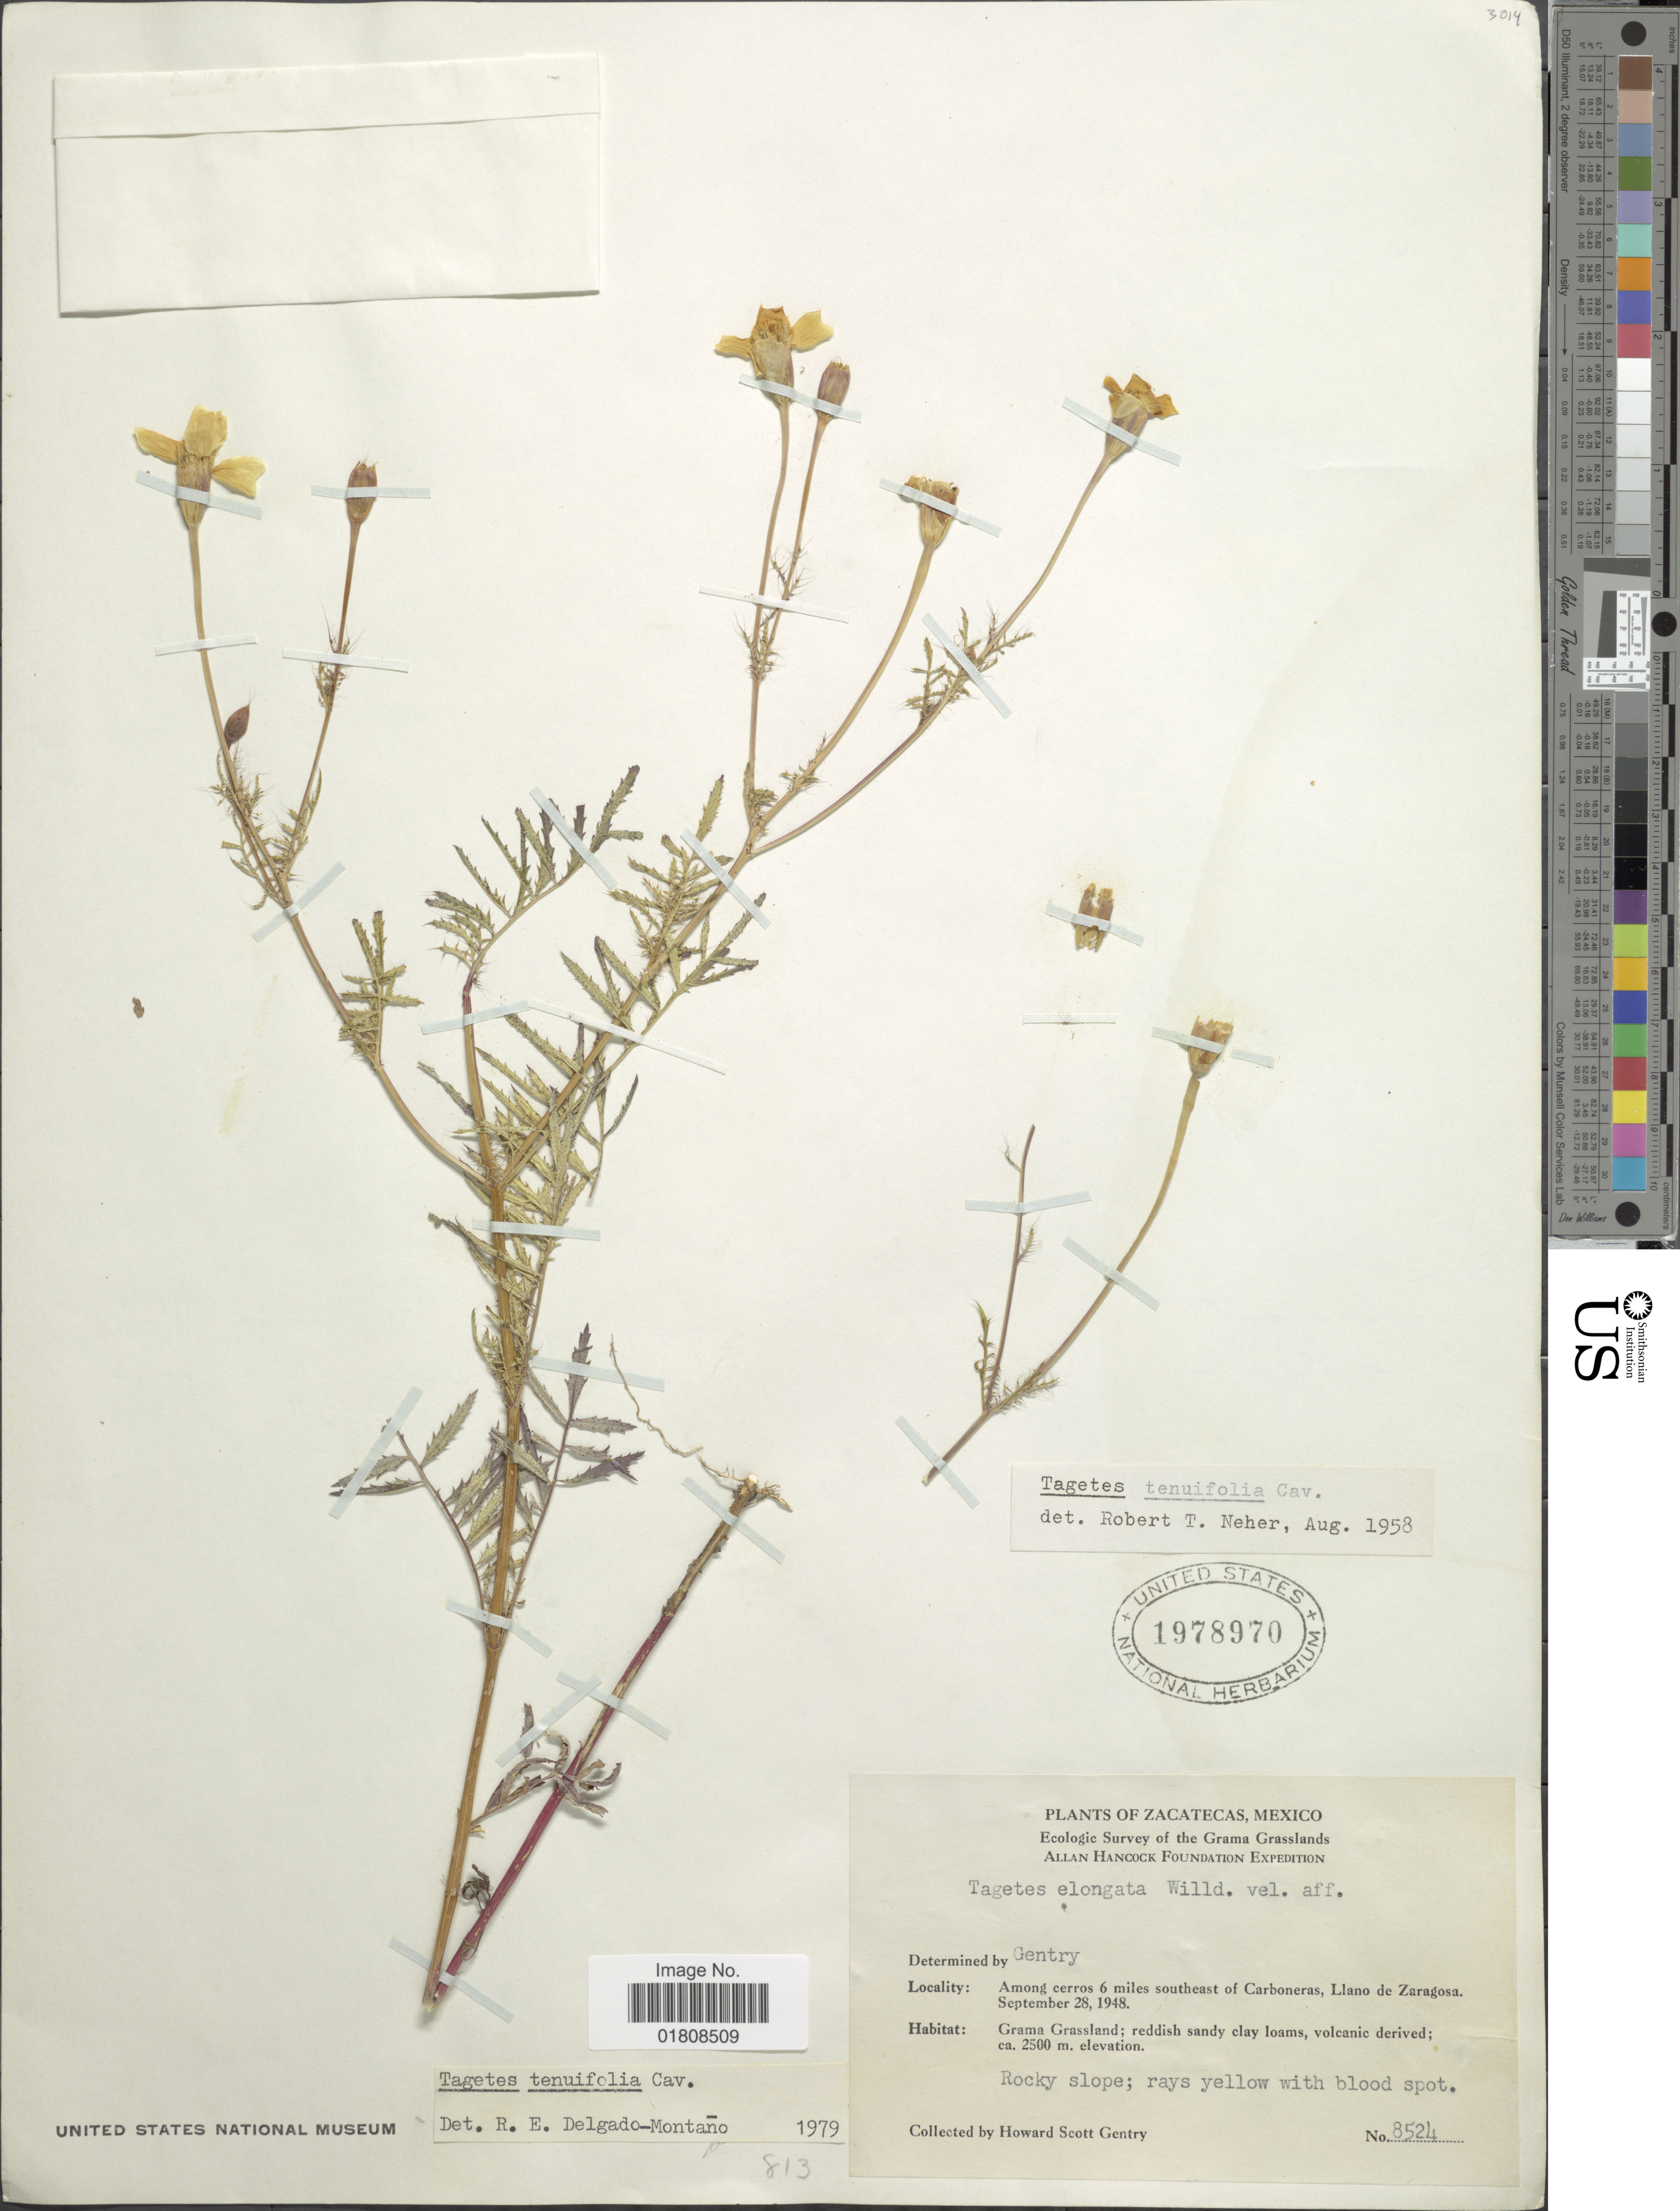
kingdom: Plantae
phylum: Tracheophyta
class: Magnoliopsida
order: Asterales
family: Asteraceae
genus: Tagetes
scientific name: Tagetes tenuifolia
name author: Cav.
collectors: H. S. Gentry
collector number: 8524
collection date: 1948-09-28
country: Mexico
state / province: Zacatecas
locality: Among cerros 6 miles southeast of Carboneras, Llano de Zaragosa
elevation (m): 2500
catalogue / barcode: US 1978970